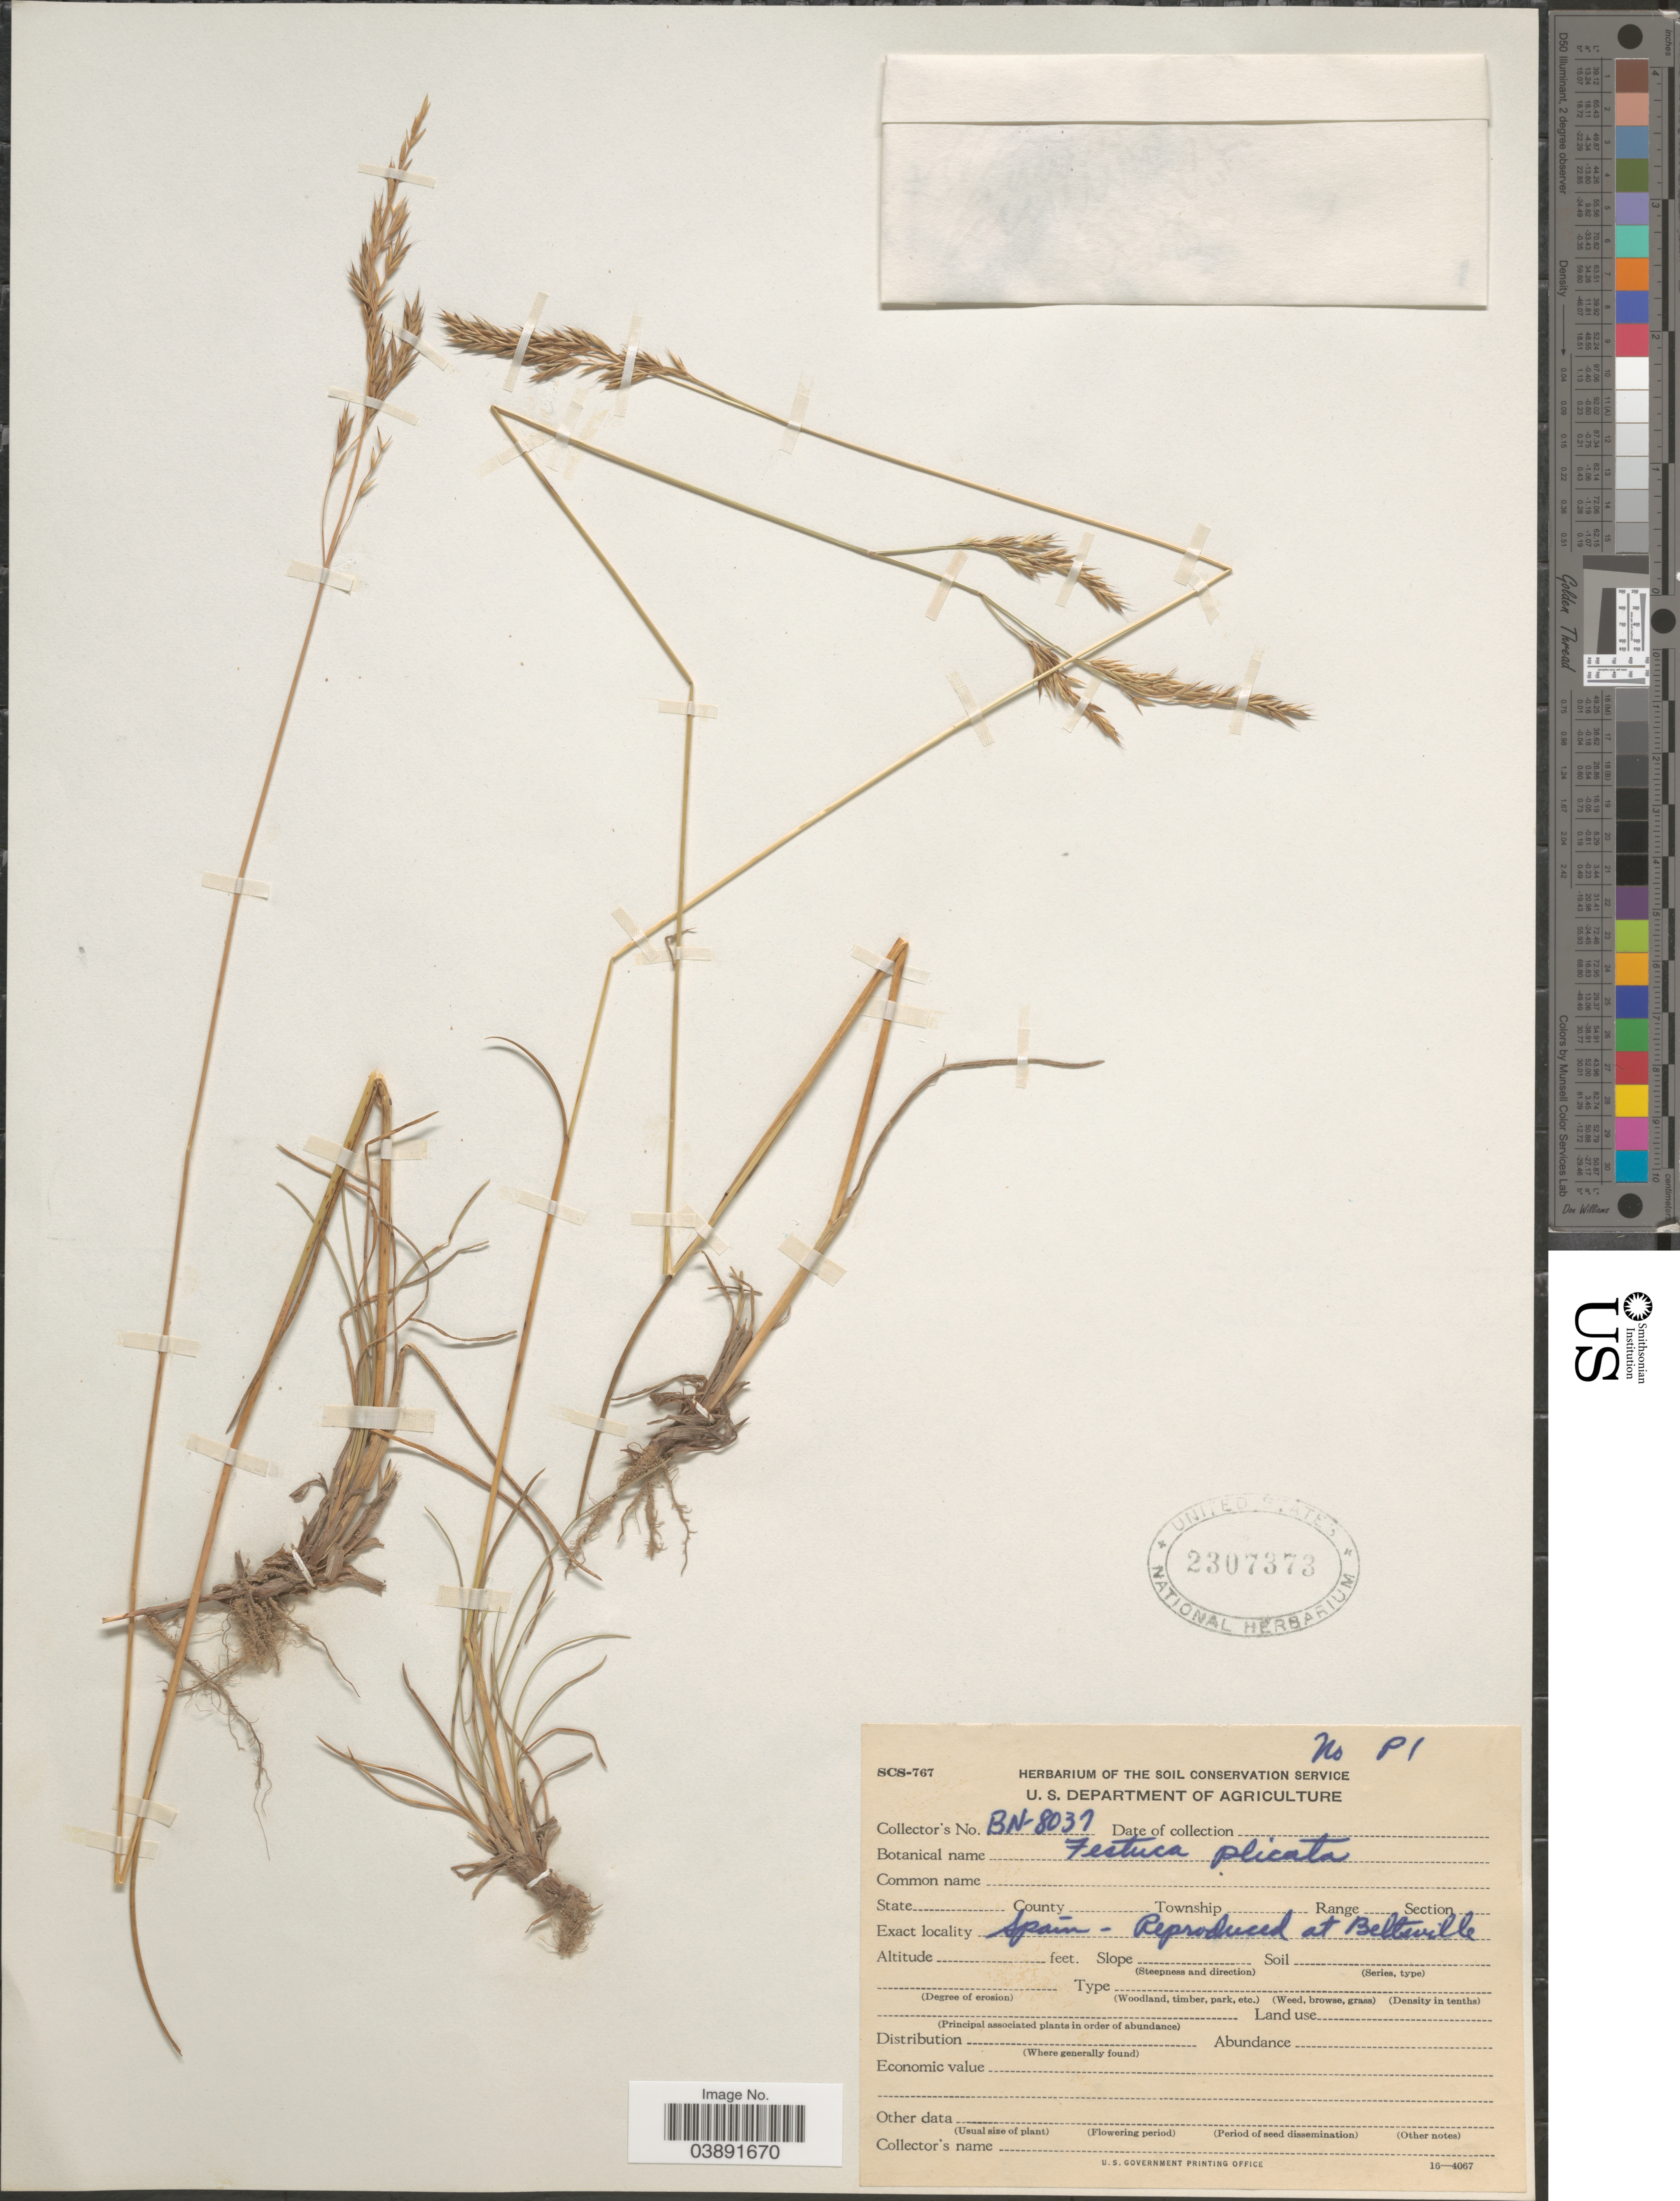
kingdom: Plantae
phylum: Tracheophyta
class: Liliopsida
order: Poales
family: Poaceae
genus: Festuca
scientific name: Festuca plicata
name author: Hack.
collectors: Herbarium of the Soil Conservation Service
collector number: BN-8037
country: Spain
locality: Beltsville.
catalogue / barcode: US 2307373